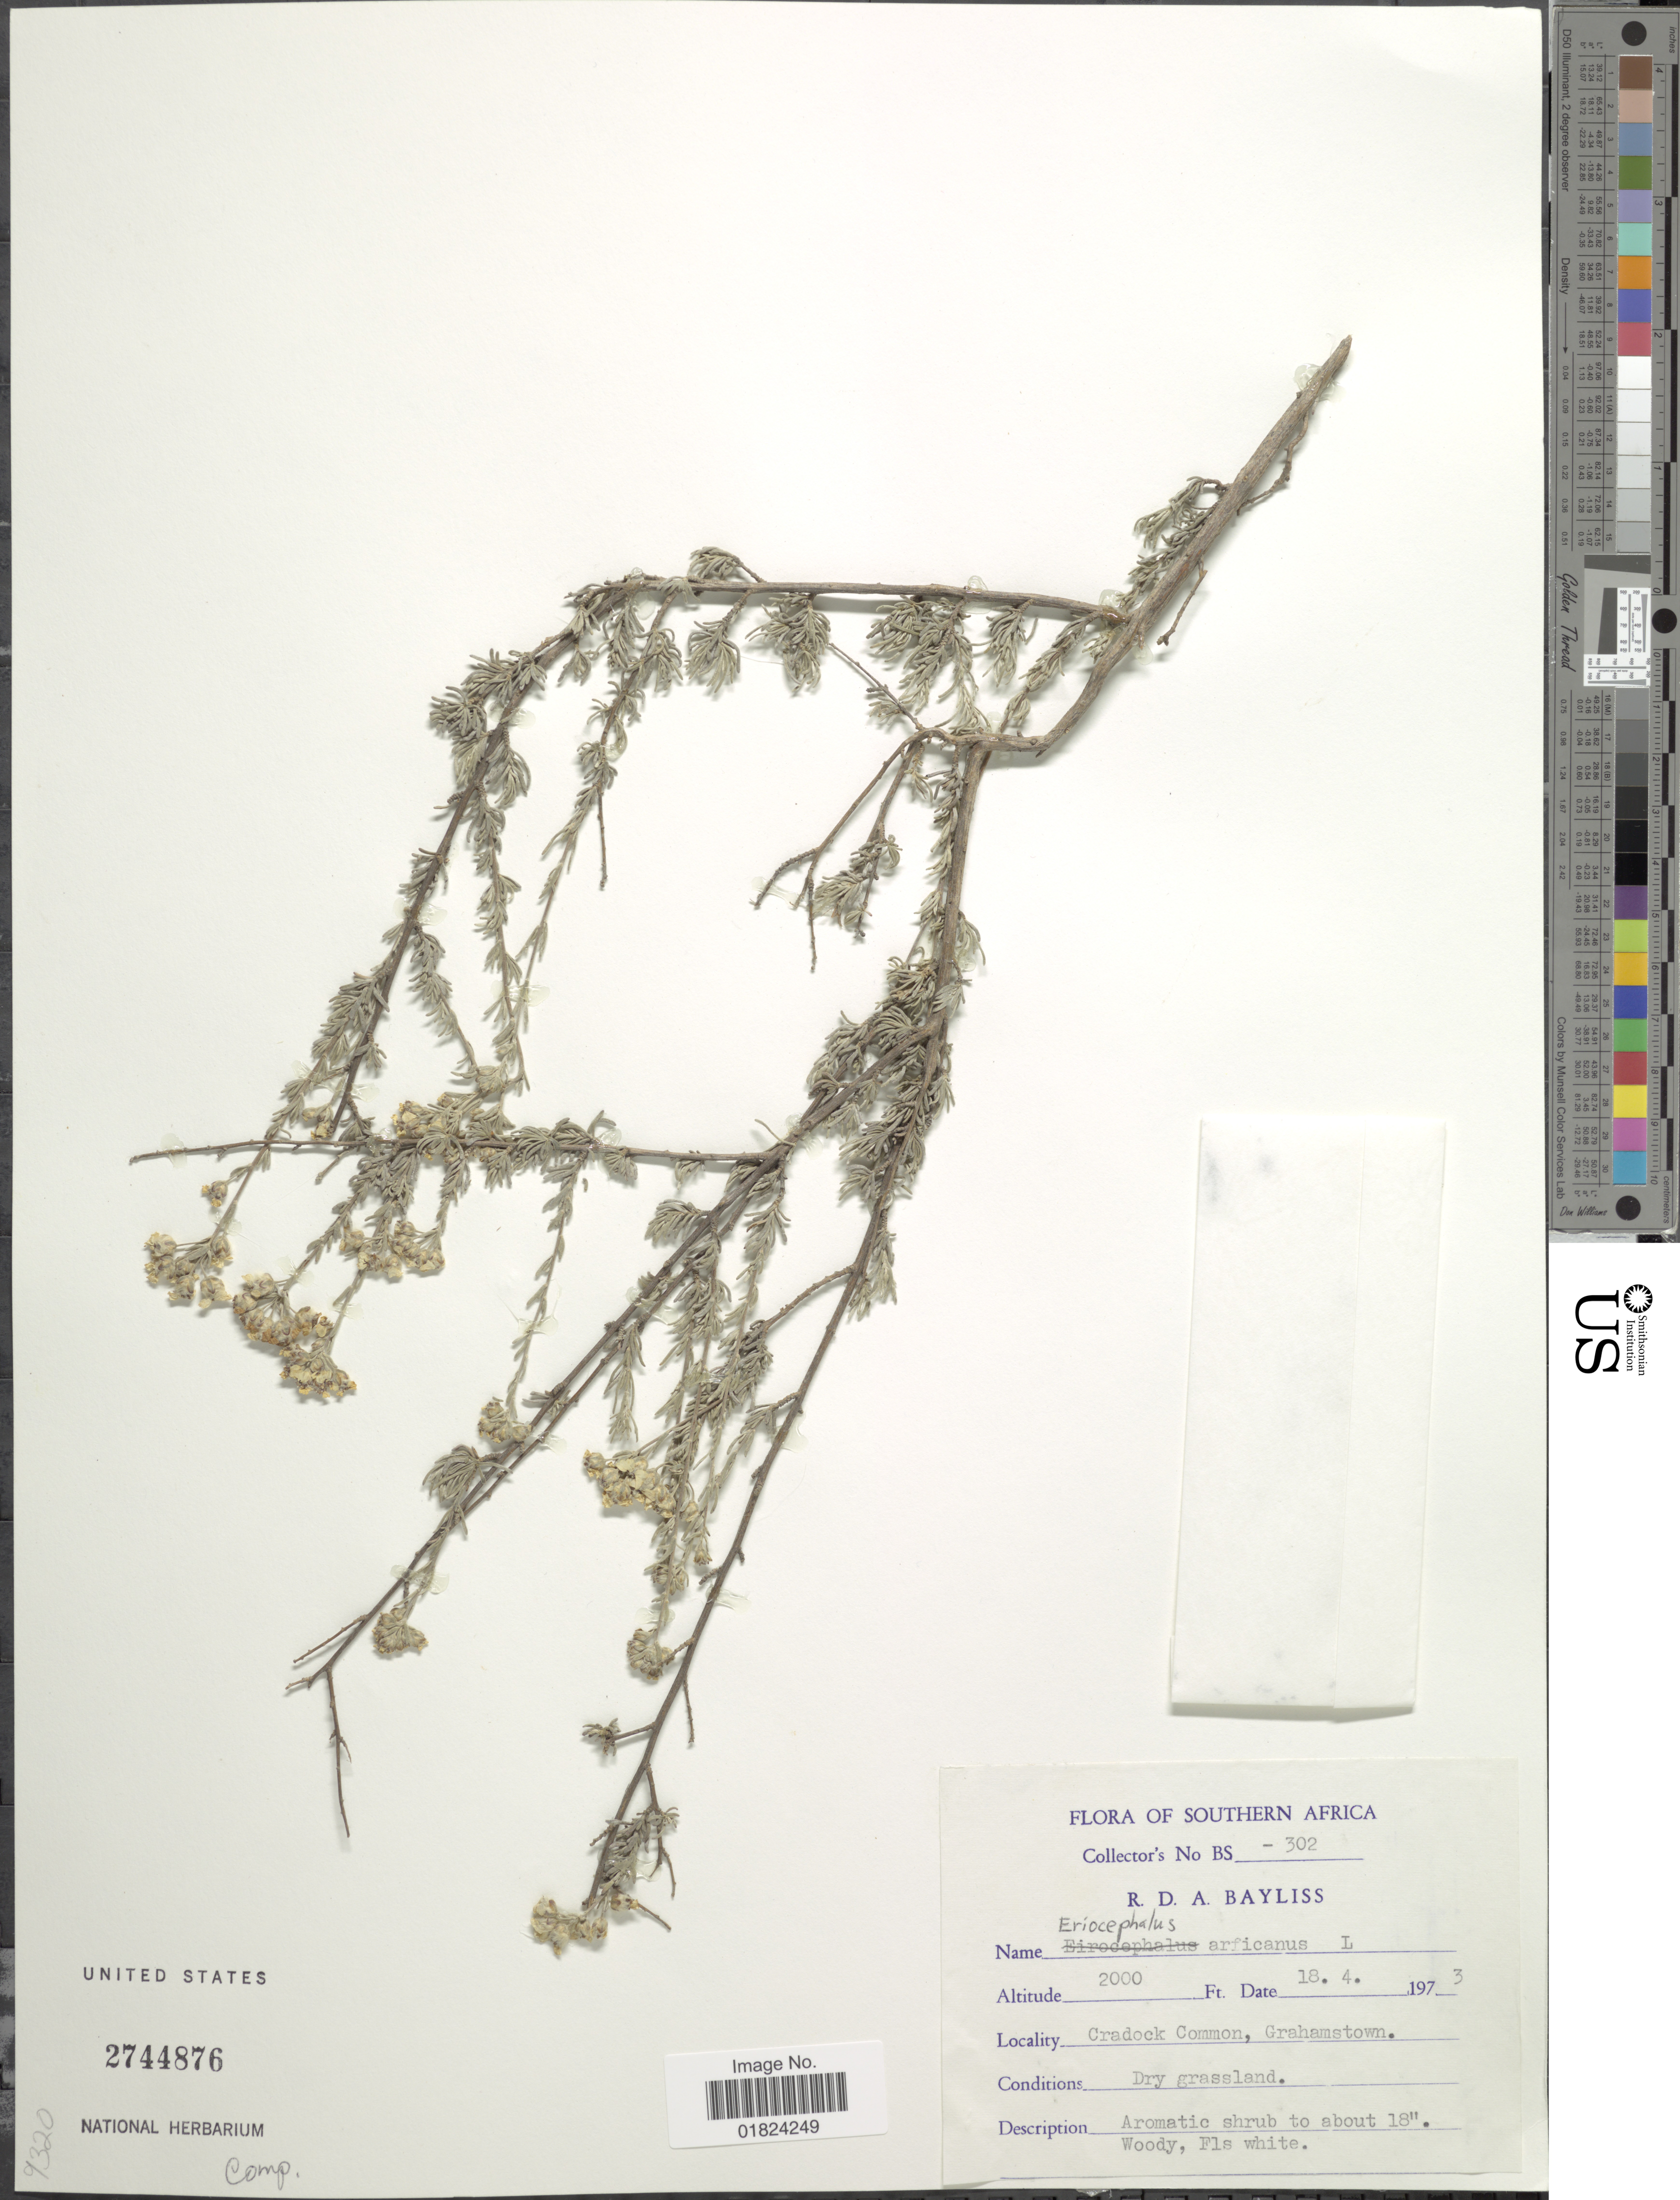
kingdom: Plantae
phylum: Tracheophyta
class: Magnoliopsida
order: Asterales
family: Asteraceae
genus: Eriocephalus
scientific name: Eriocephalus africanus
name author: L.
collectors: R. Bayliss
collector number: BS-302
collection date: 1973-04-18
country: South Africa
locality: Cradock Common, Grahamstwon.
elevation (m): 610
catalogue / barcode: US 2744876